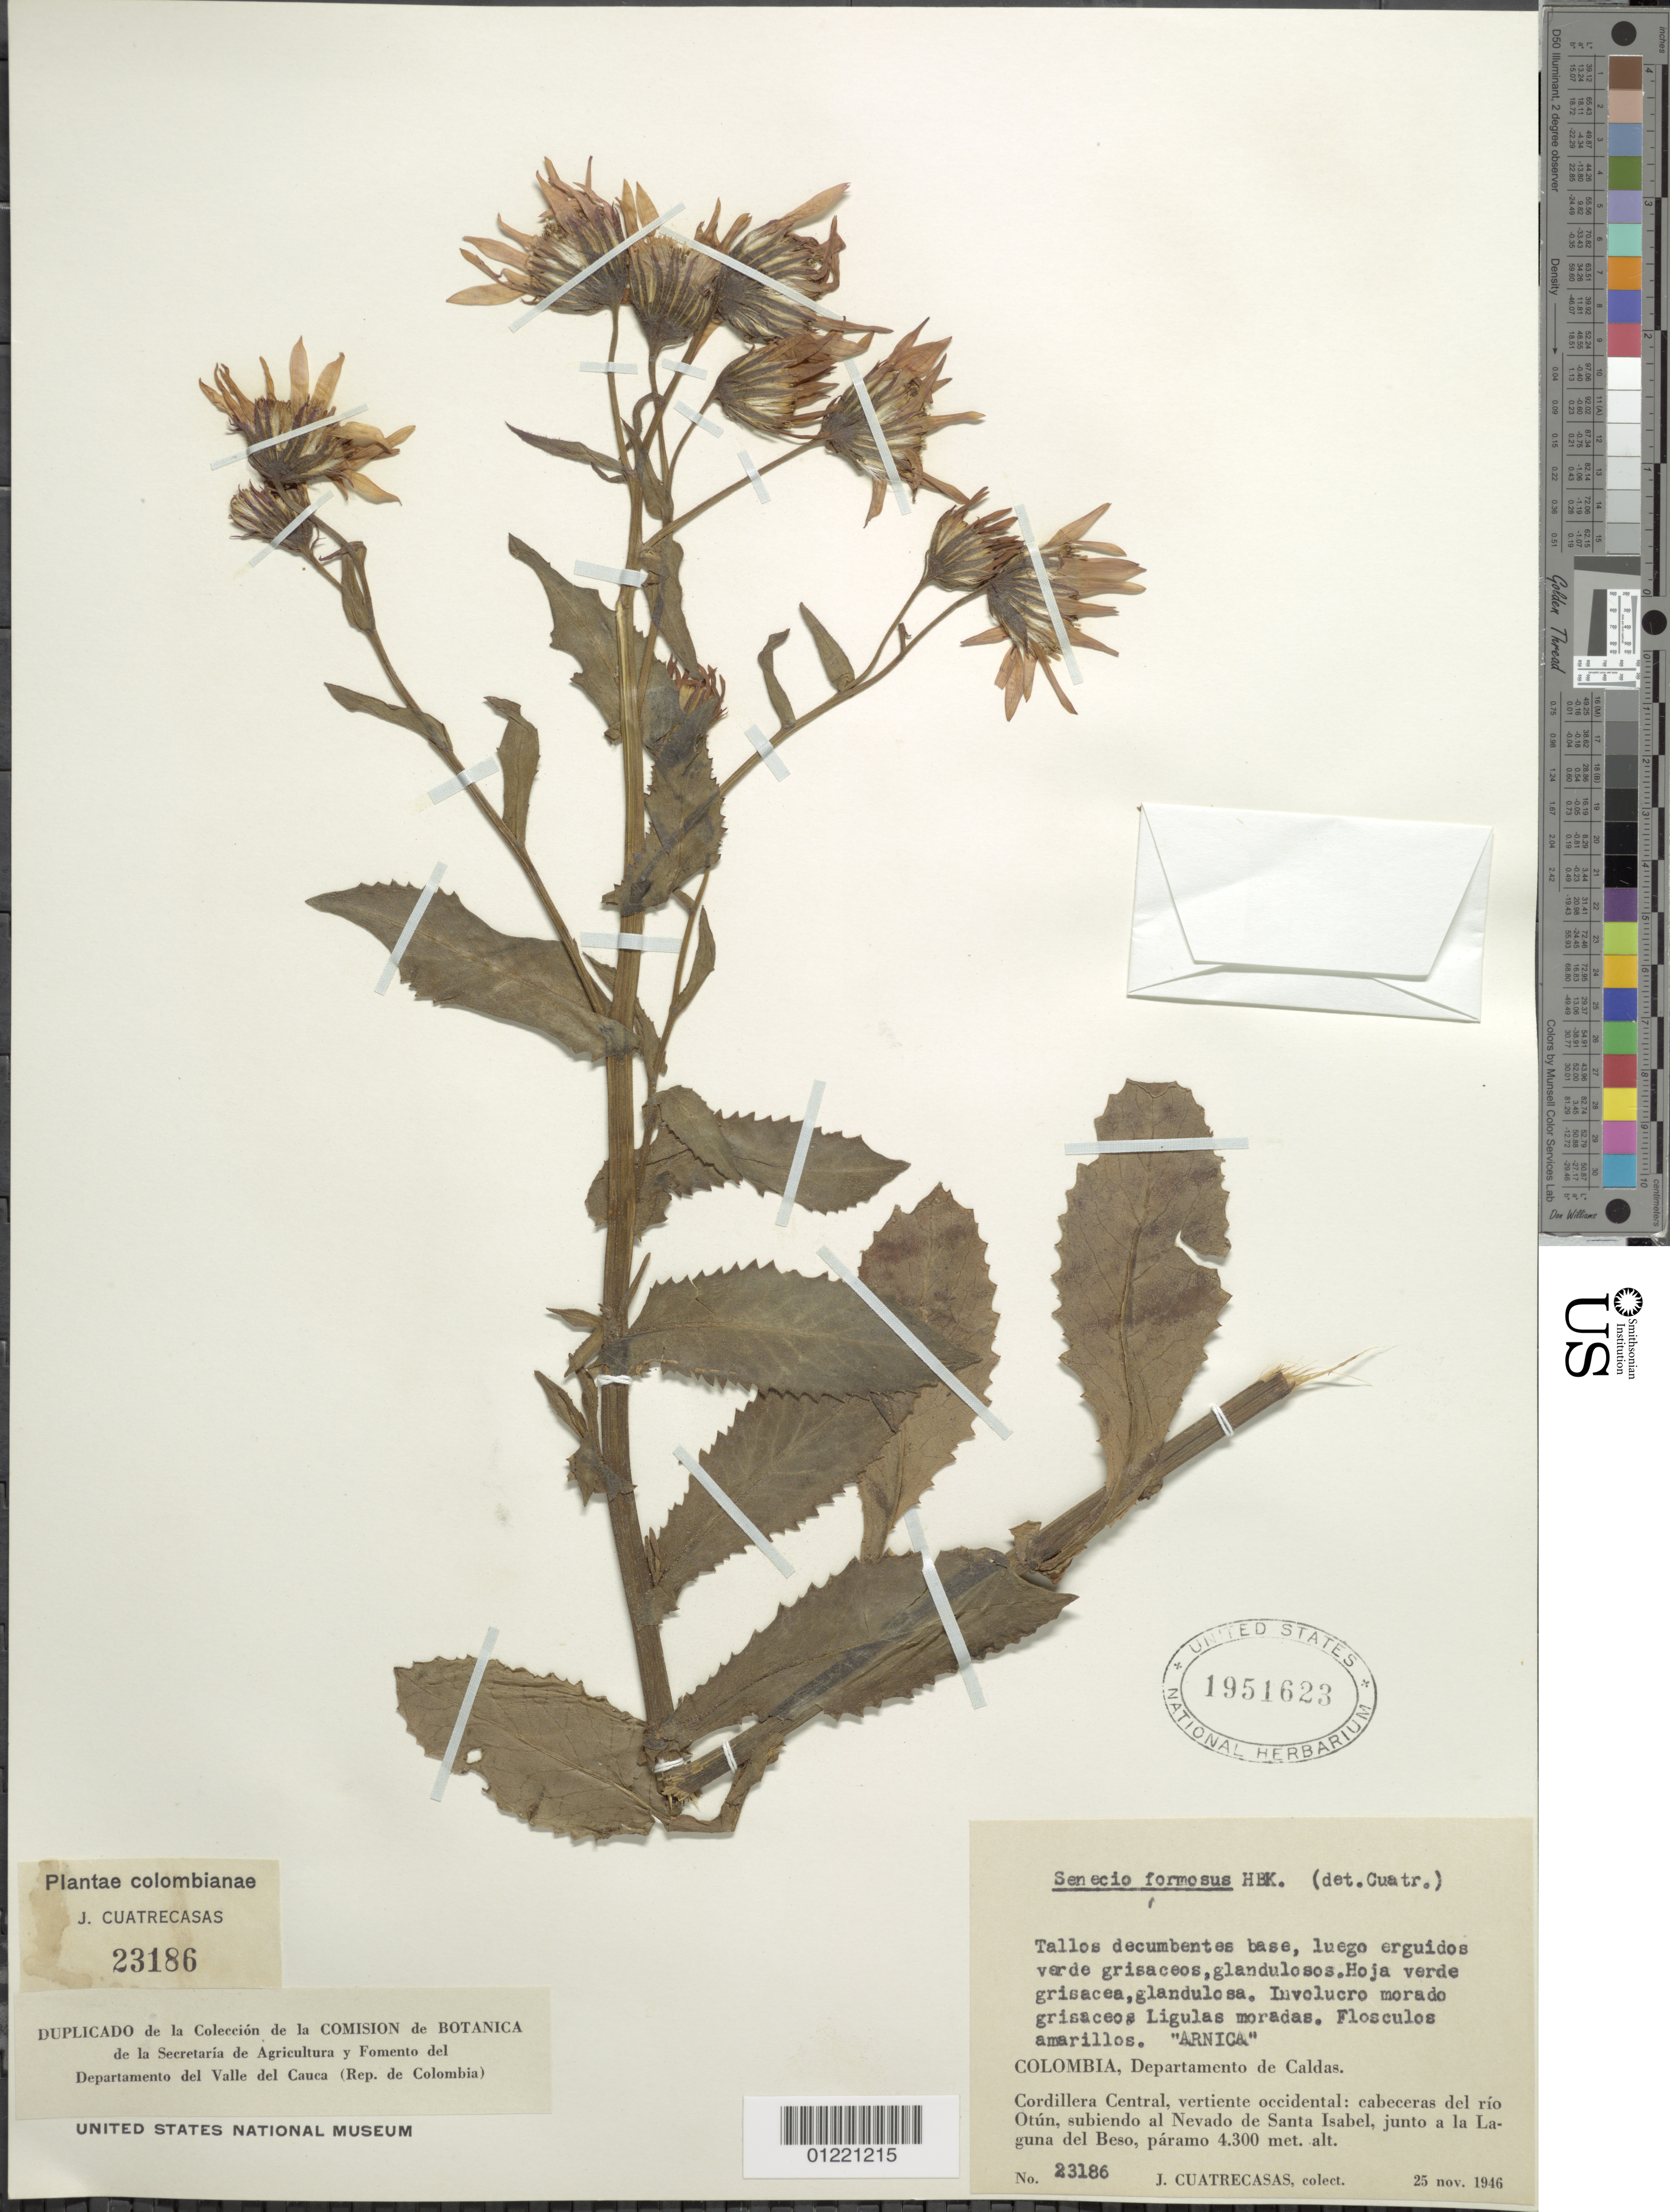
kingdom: Plantae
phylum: Tracheophyta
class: Magnoliopsida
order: Asterales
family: Asteraceae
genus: Senecio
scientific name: Senecio wedglacialis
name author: Cuatrec.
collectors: J. Cuatrecasas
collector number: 23186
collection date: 1946-11-25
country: Colombia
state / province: Caldas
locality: Cordillera Central, vertiente occidental: cabaceras del río Otún, subiendo al Nevado de Santa Isabel, junto a la Laguna del Beso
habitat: paramo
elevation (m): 4300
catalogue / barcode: US 1951623